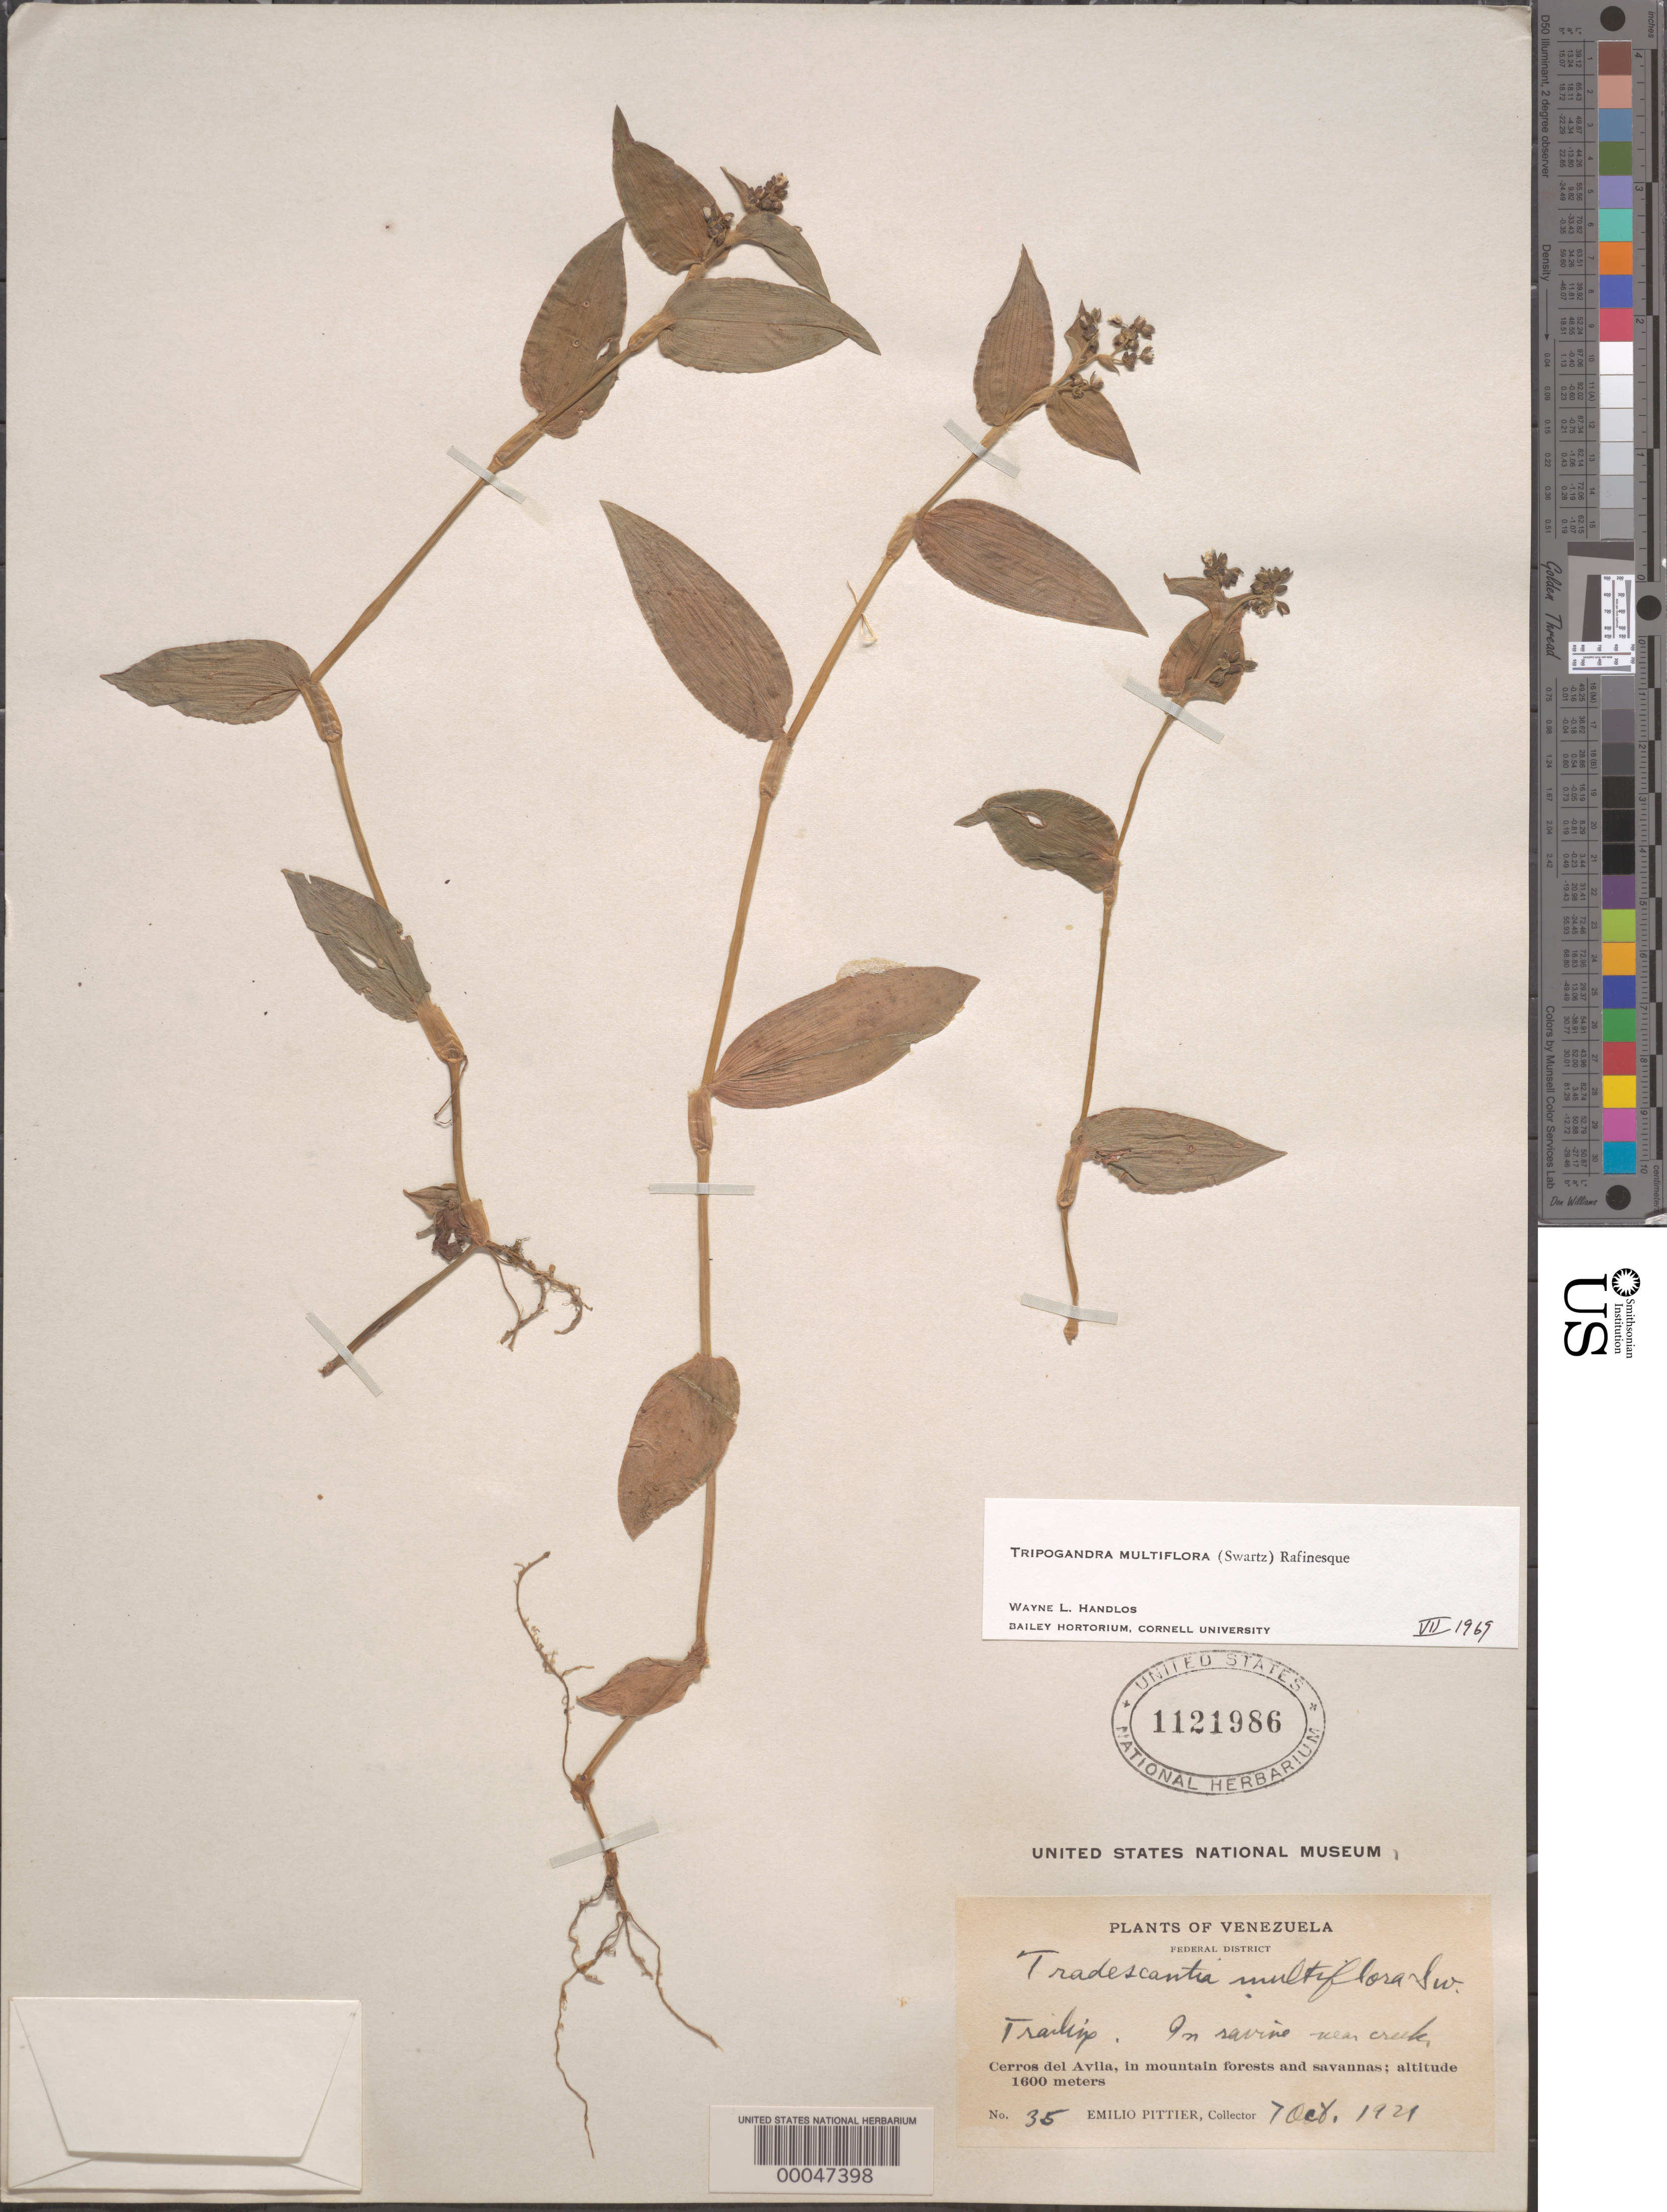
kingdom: Plantae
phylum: Tracheophyta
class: Liliopsida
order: Commelinales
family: Commelinaceae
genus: Tripogandra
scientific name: Tripogandra multiflora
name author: (Sw.) Raf.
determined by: Handlos, W. L.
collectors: E. Pittier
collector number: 35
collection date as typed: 07 Oct 1921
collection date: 1921-10-07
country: Venezuela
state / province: Distrito Federal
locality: Cerros del avila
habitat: Ravine, near creek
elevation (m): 1600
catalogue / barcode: US 1121986